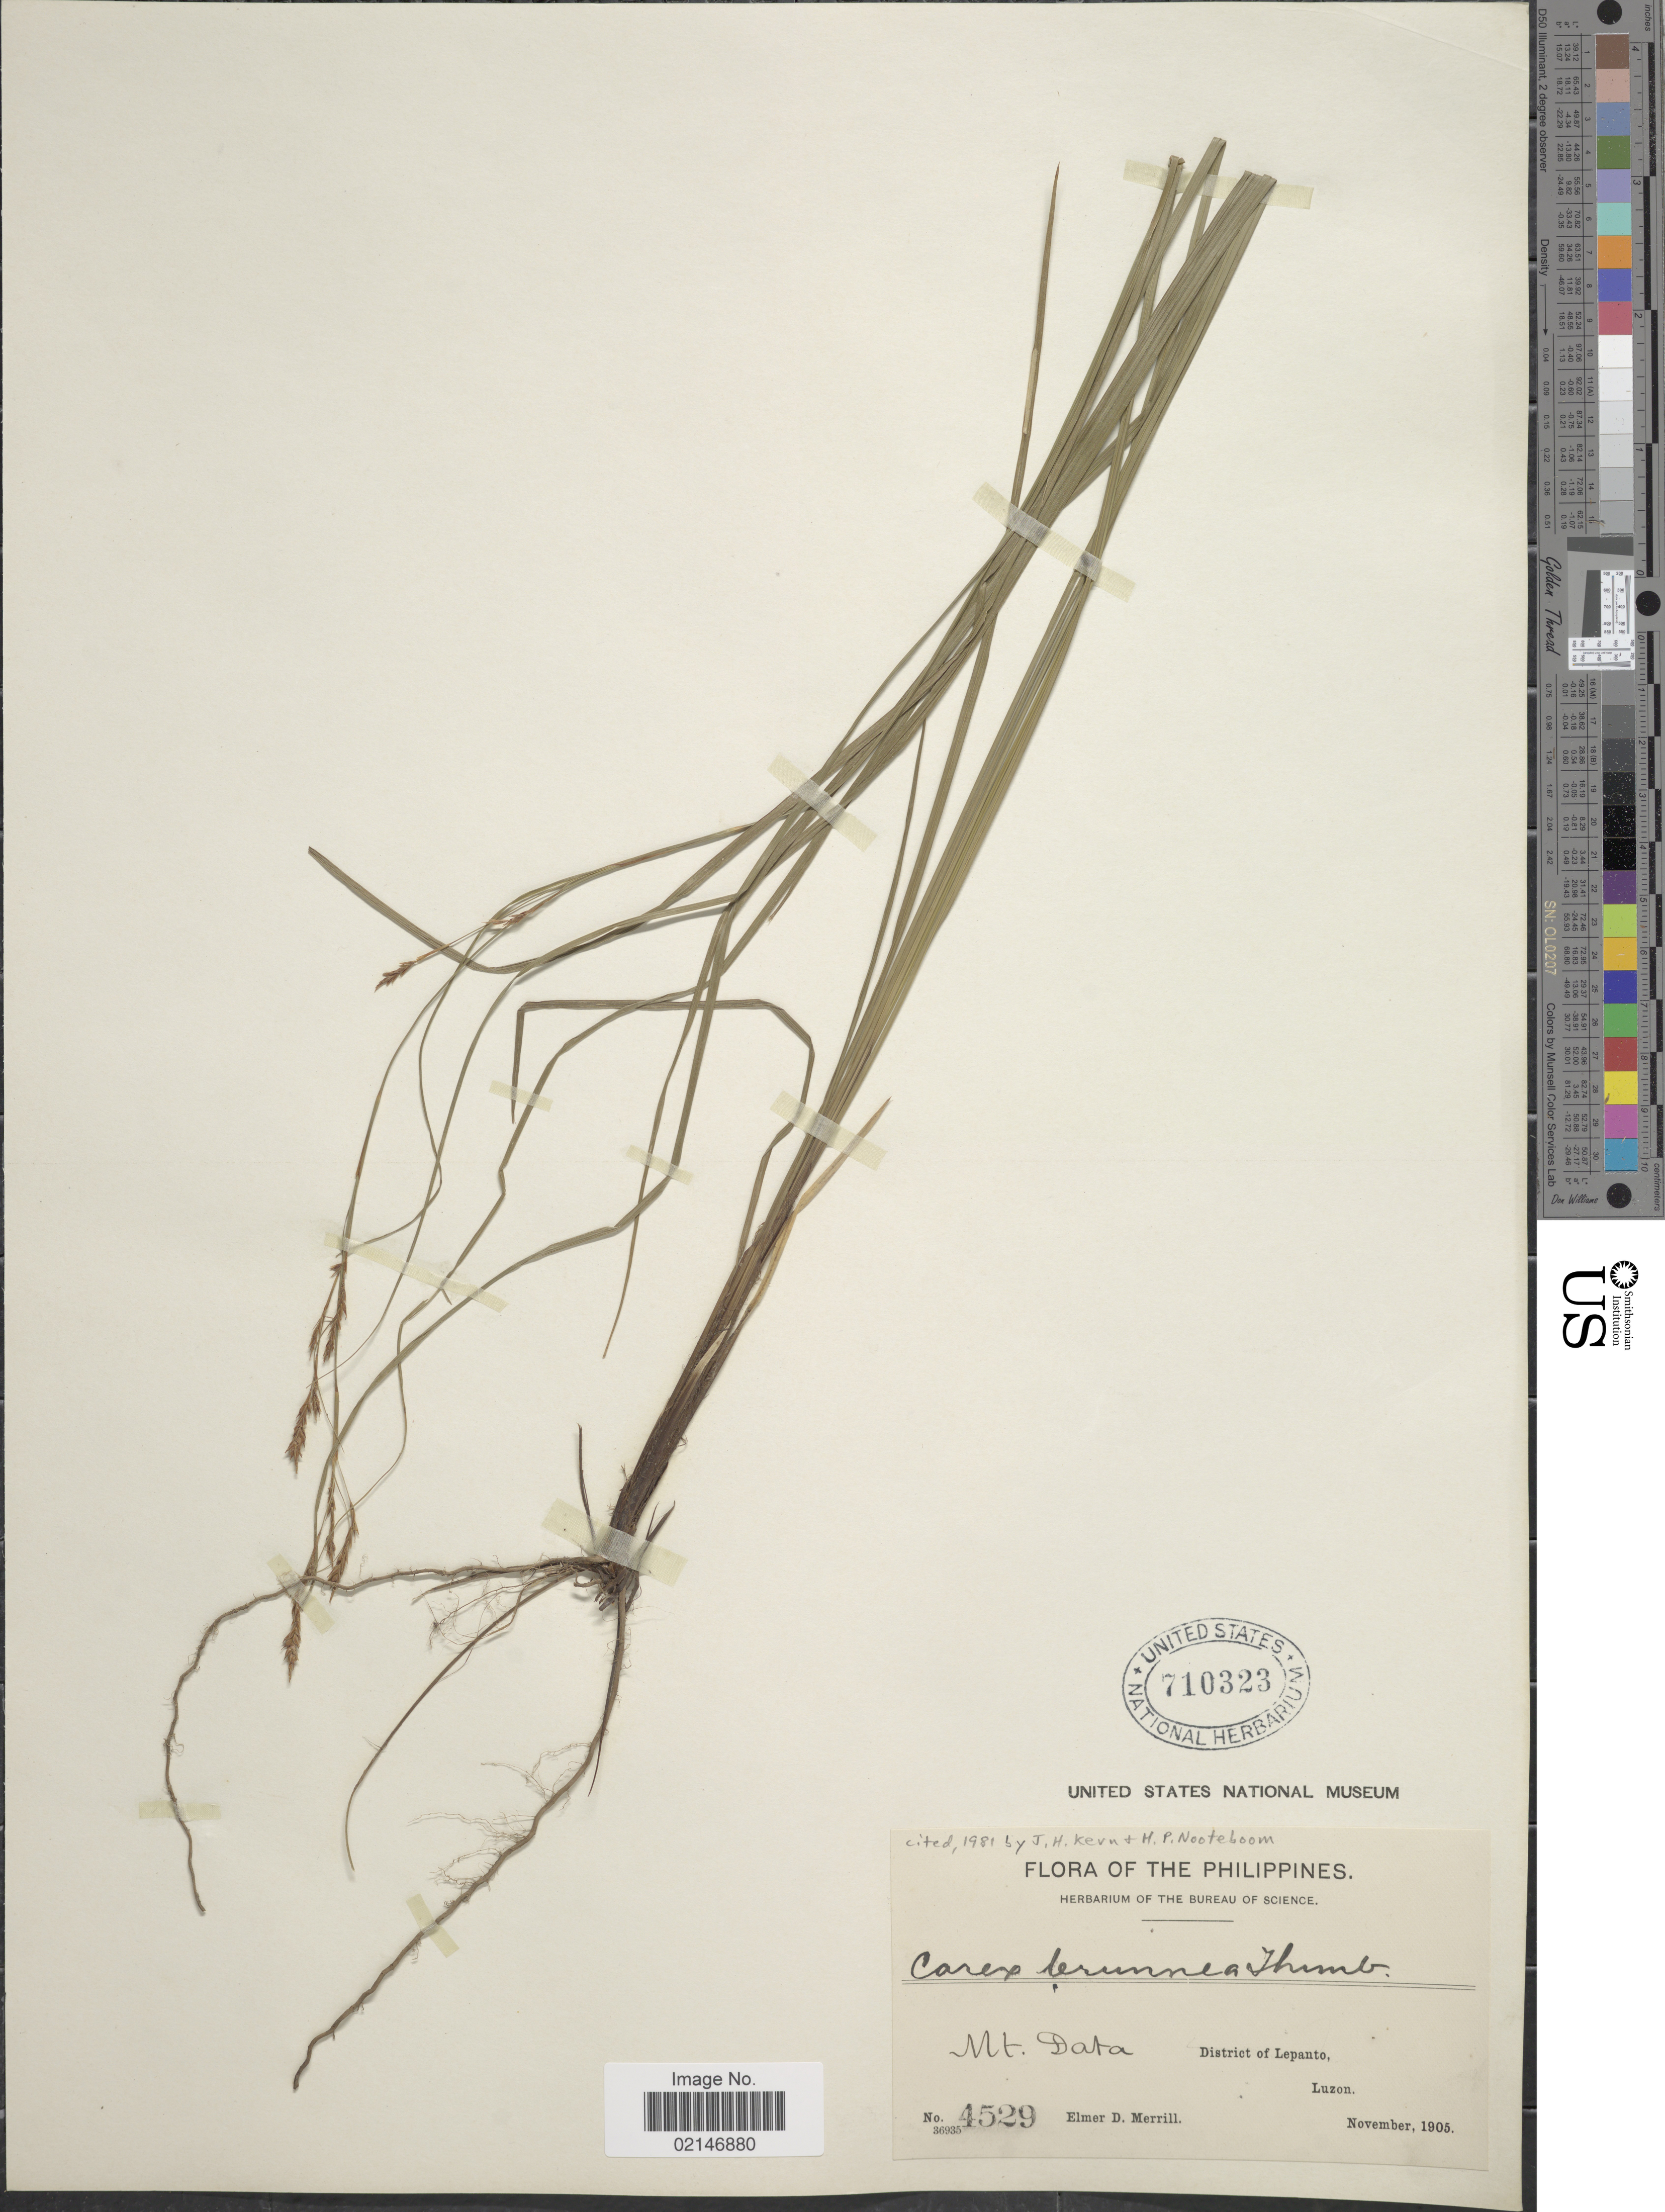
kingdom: Plantae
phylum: Tracheophyta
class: Liliopsida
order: Poales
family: Cyperaceae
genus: Carex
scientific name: Carex brunnea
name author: Thunb.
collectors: E. D. Merrill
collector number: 4529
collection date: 1905-11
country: Philippines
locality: Mt. Data, District of Lepanto, Luzon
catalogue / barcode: US 710323